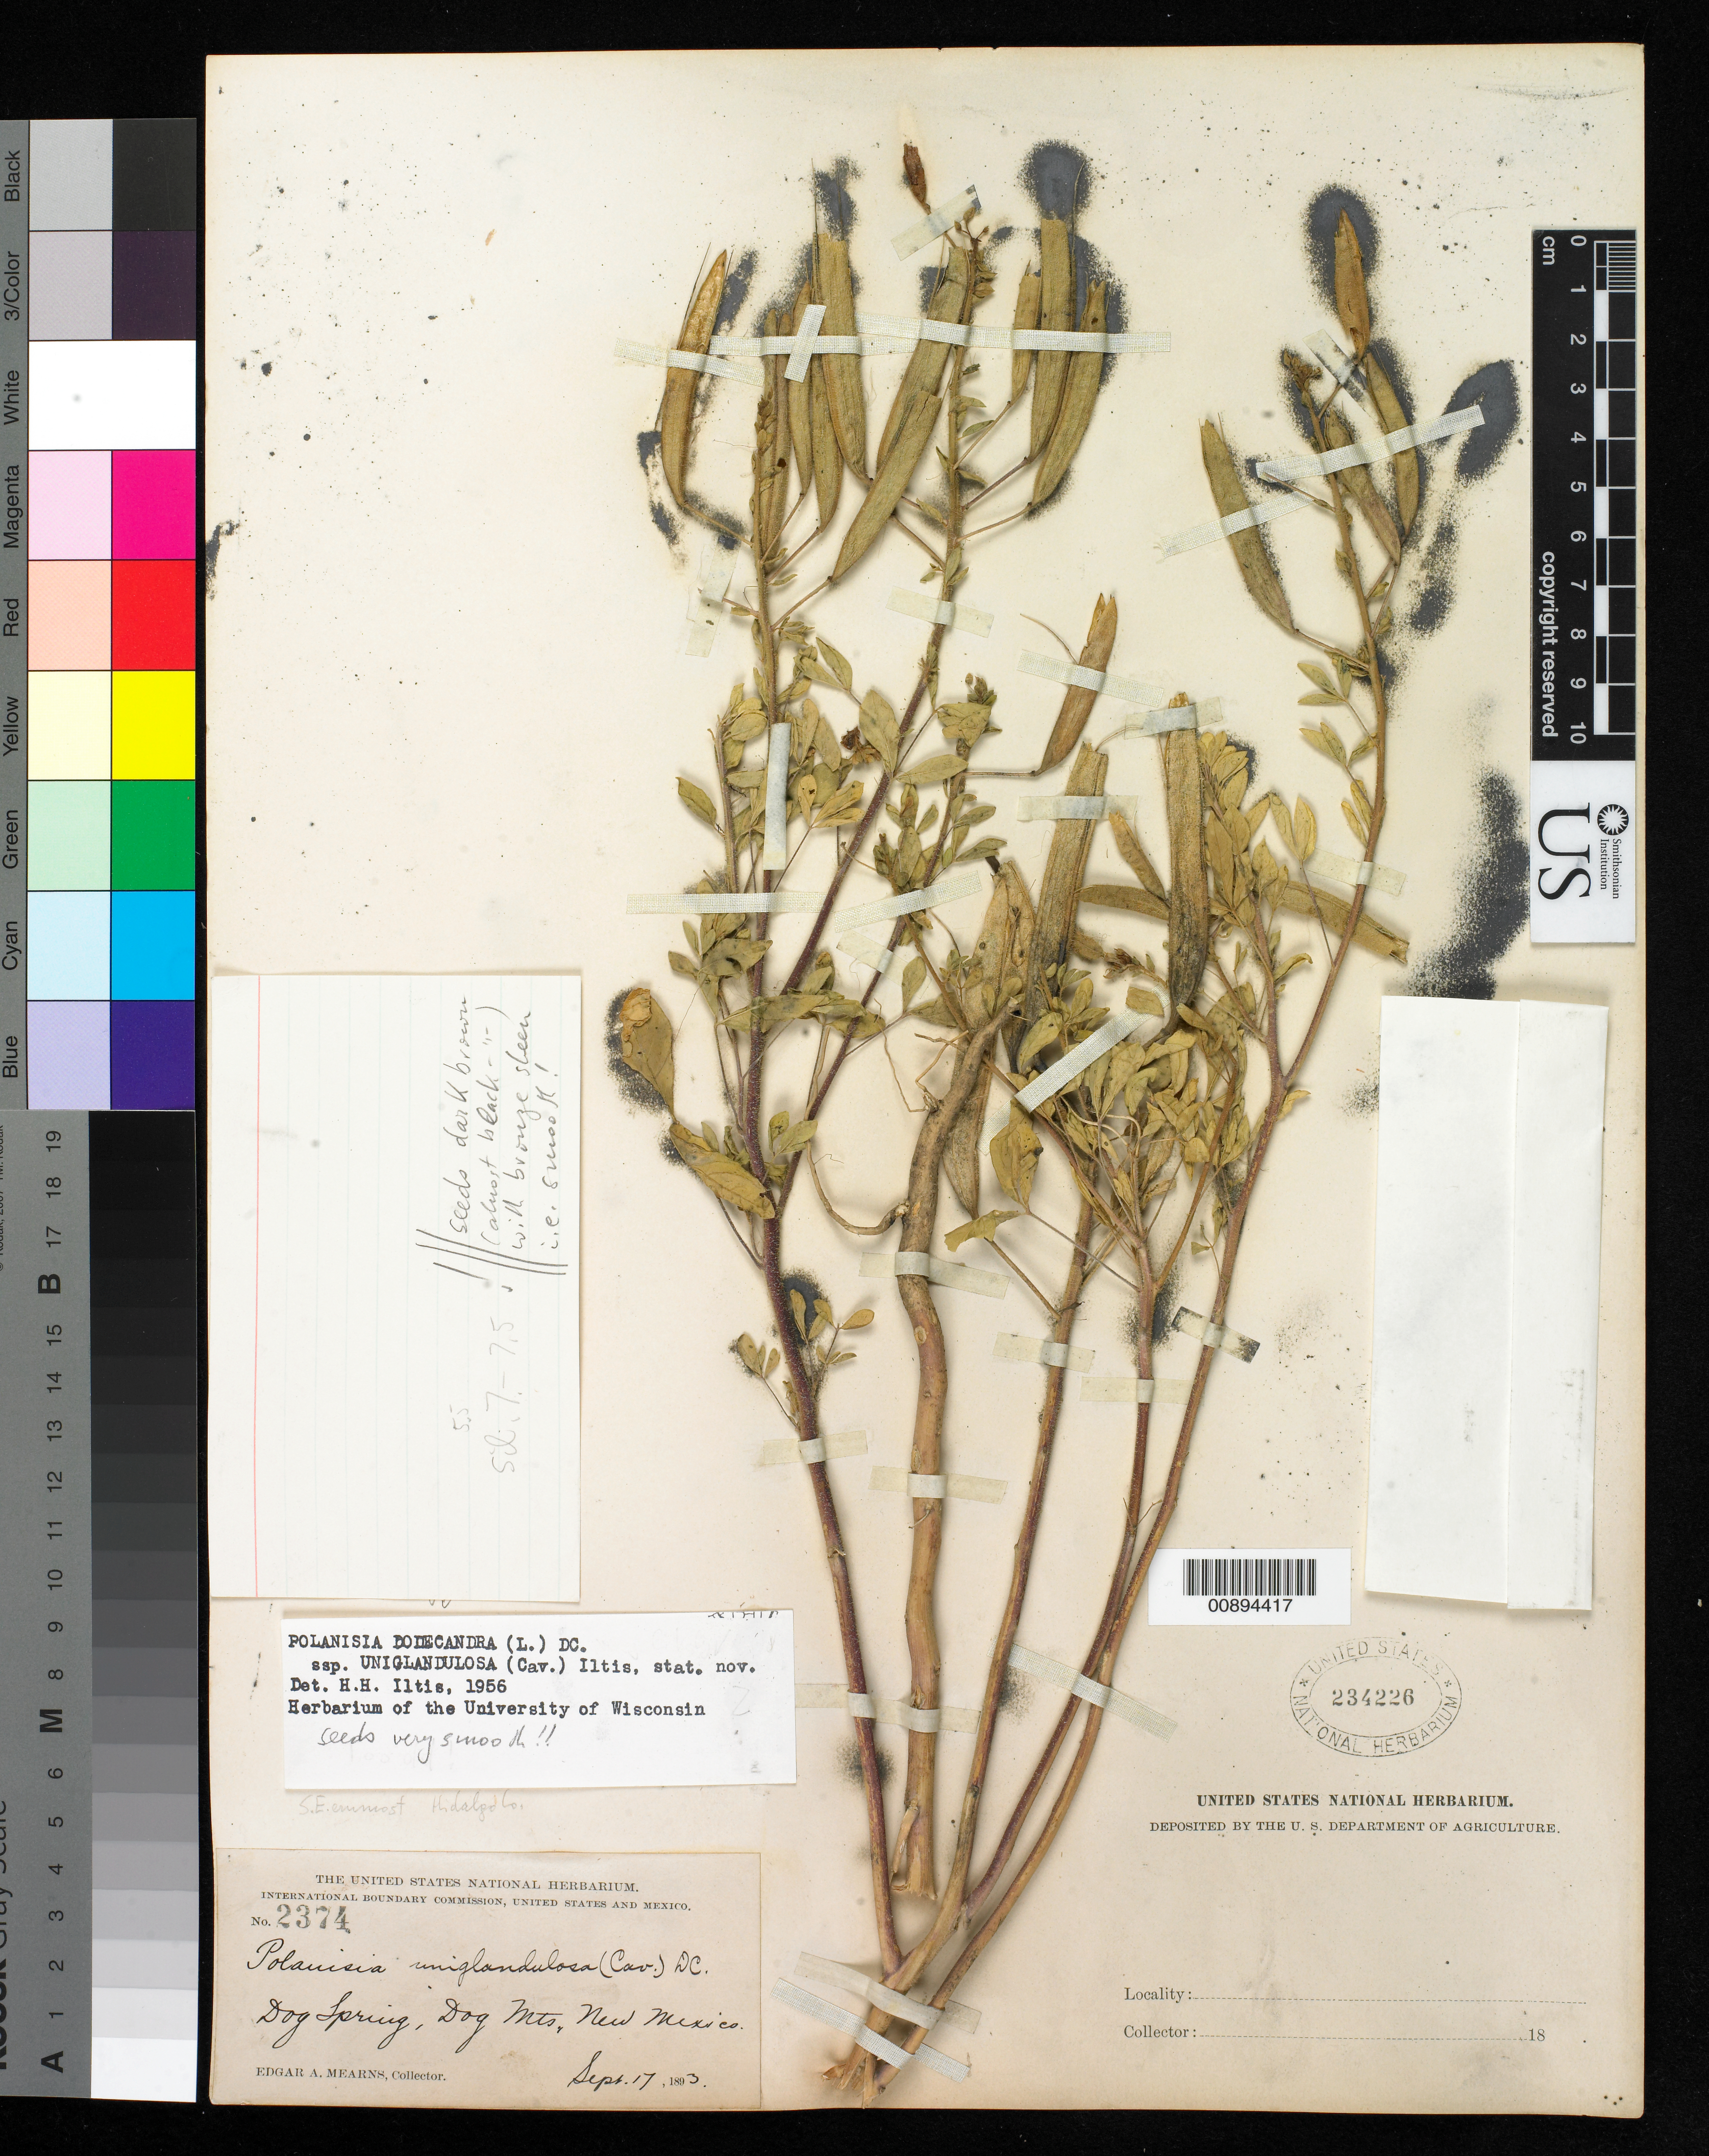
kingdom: Plantae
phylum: Tracheophyta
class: Magnoliopsida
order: Brassicales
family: Cleomaceae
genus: Polanisia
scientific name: Polanisia uniglandulosa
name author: (Cav.) DC.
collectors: E. A. Mearns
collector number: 2374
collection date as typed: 17 Sep 1893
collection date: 1893-09-17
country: United States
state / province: New Mexico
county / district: Hidalgo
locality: Dog Spring, Dog Mts., New Mexico.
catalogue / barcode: US 234226